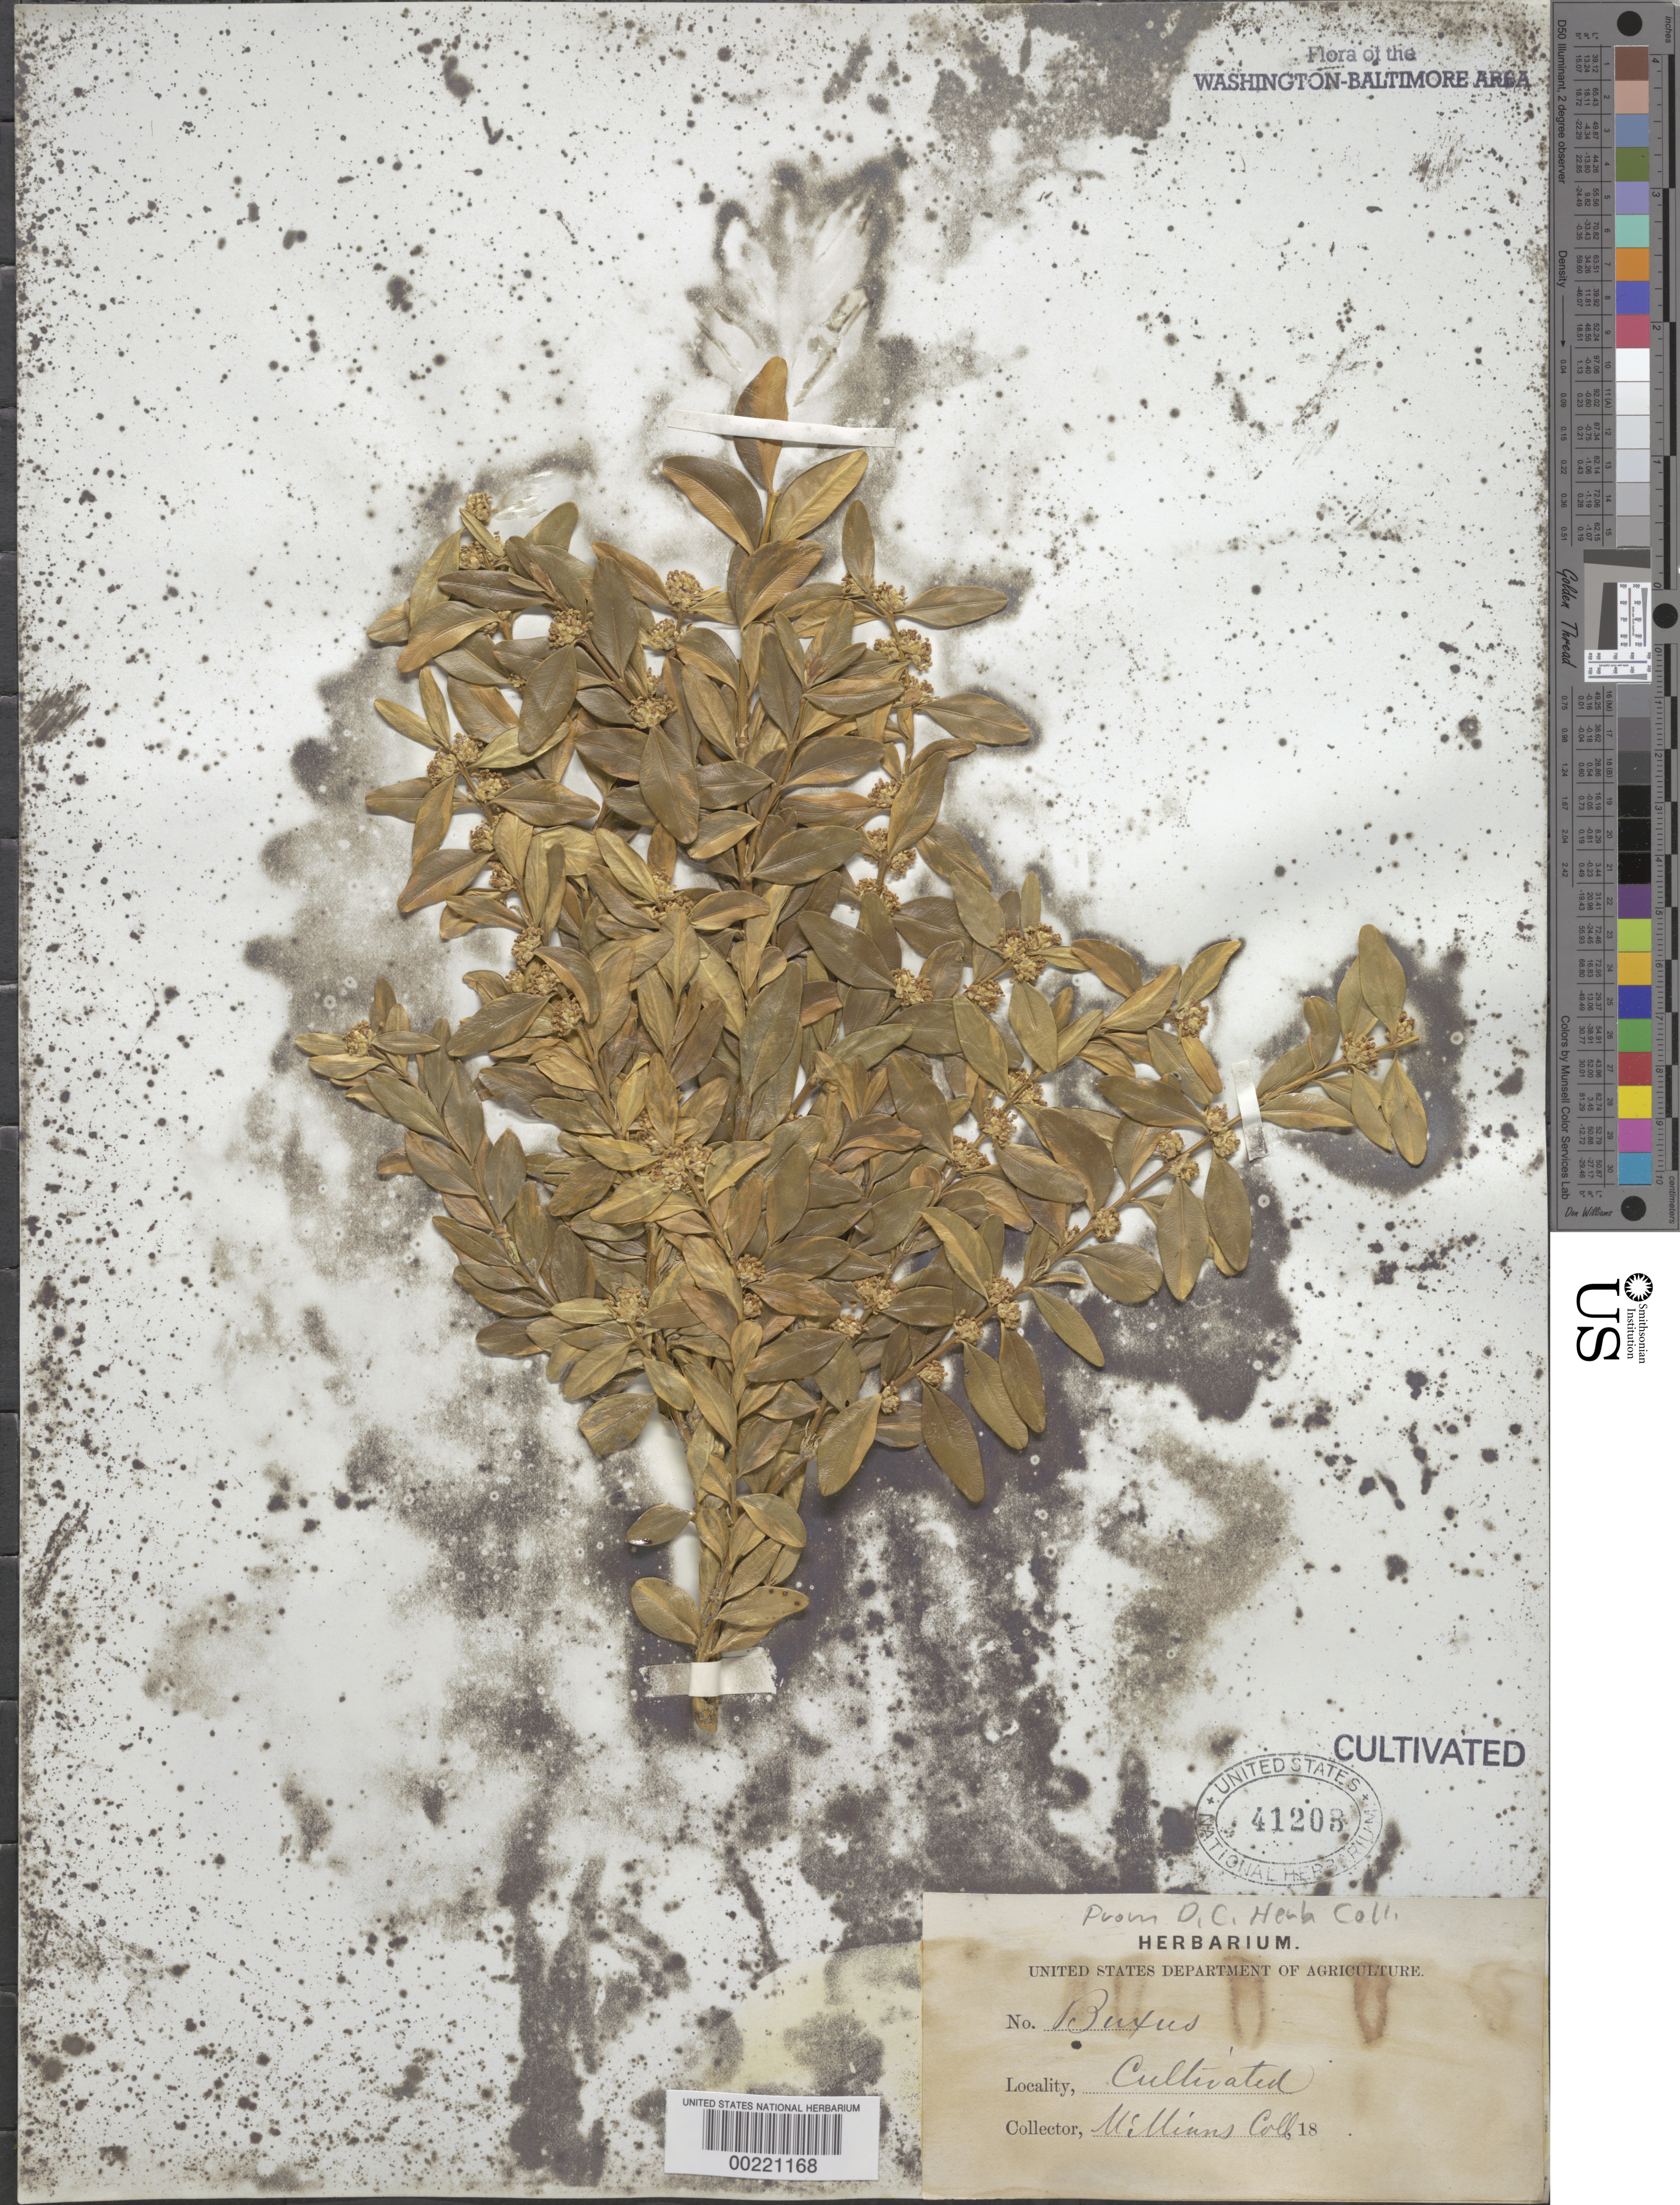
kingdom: Plantae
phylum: Tracheophyta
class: Magnoliopsida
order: Buxales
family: Buxaceae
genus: Buxus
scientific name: Buxus sinica var. insularis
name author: (Nakai) Cheng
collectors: -. Milliuns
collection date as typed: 18--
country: United States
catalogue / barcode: US 41203